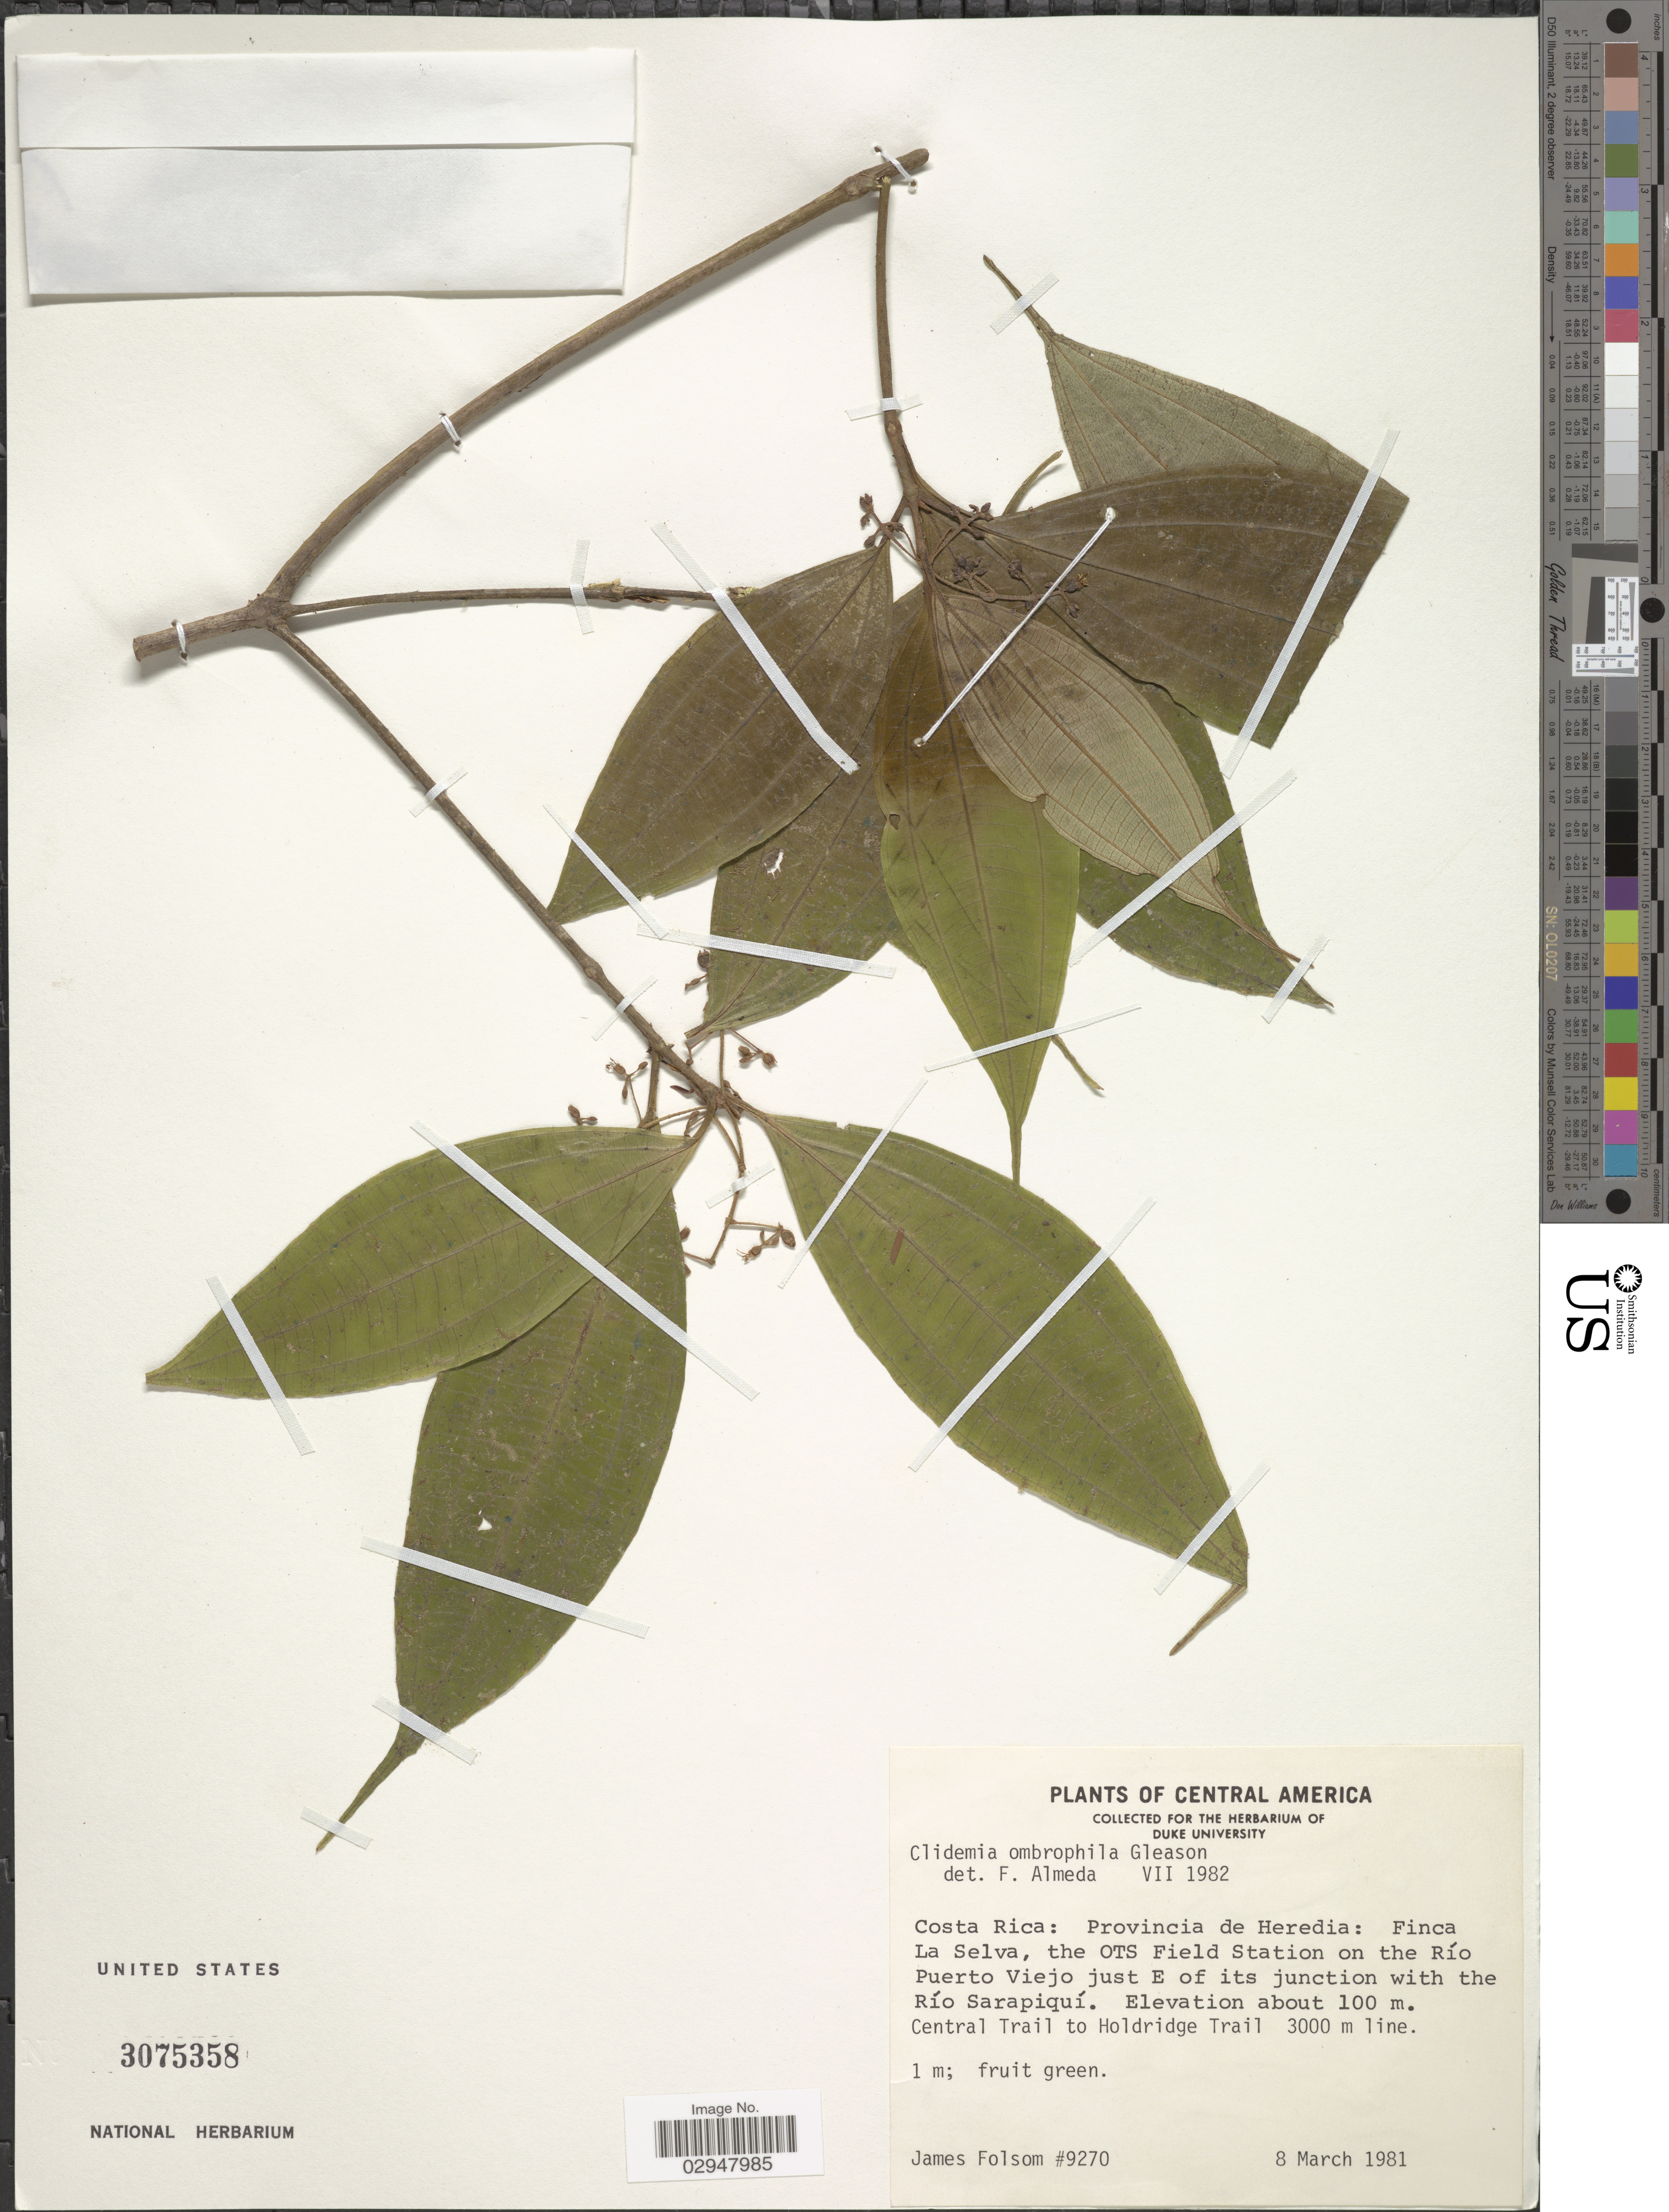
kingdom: Plantae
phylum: Tracheophyta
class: Magnoliopsida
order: Myrtales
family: Melastomataceae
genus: Clidemia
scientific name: Clidemia ombrophila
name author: Gleason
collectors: J. P. Folsom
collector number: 9270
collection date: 1981-03-08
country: Costa Rica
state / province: Heredia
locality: Finca La Selva, The OTS Field Station on the Río Puerto Viejo just E of its junction with the Río Sarapiquí, Central Trail to Holdridge Trail.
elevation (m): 3000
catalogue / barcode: US 3075358